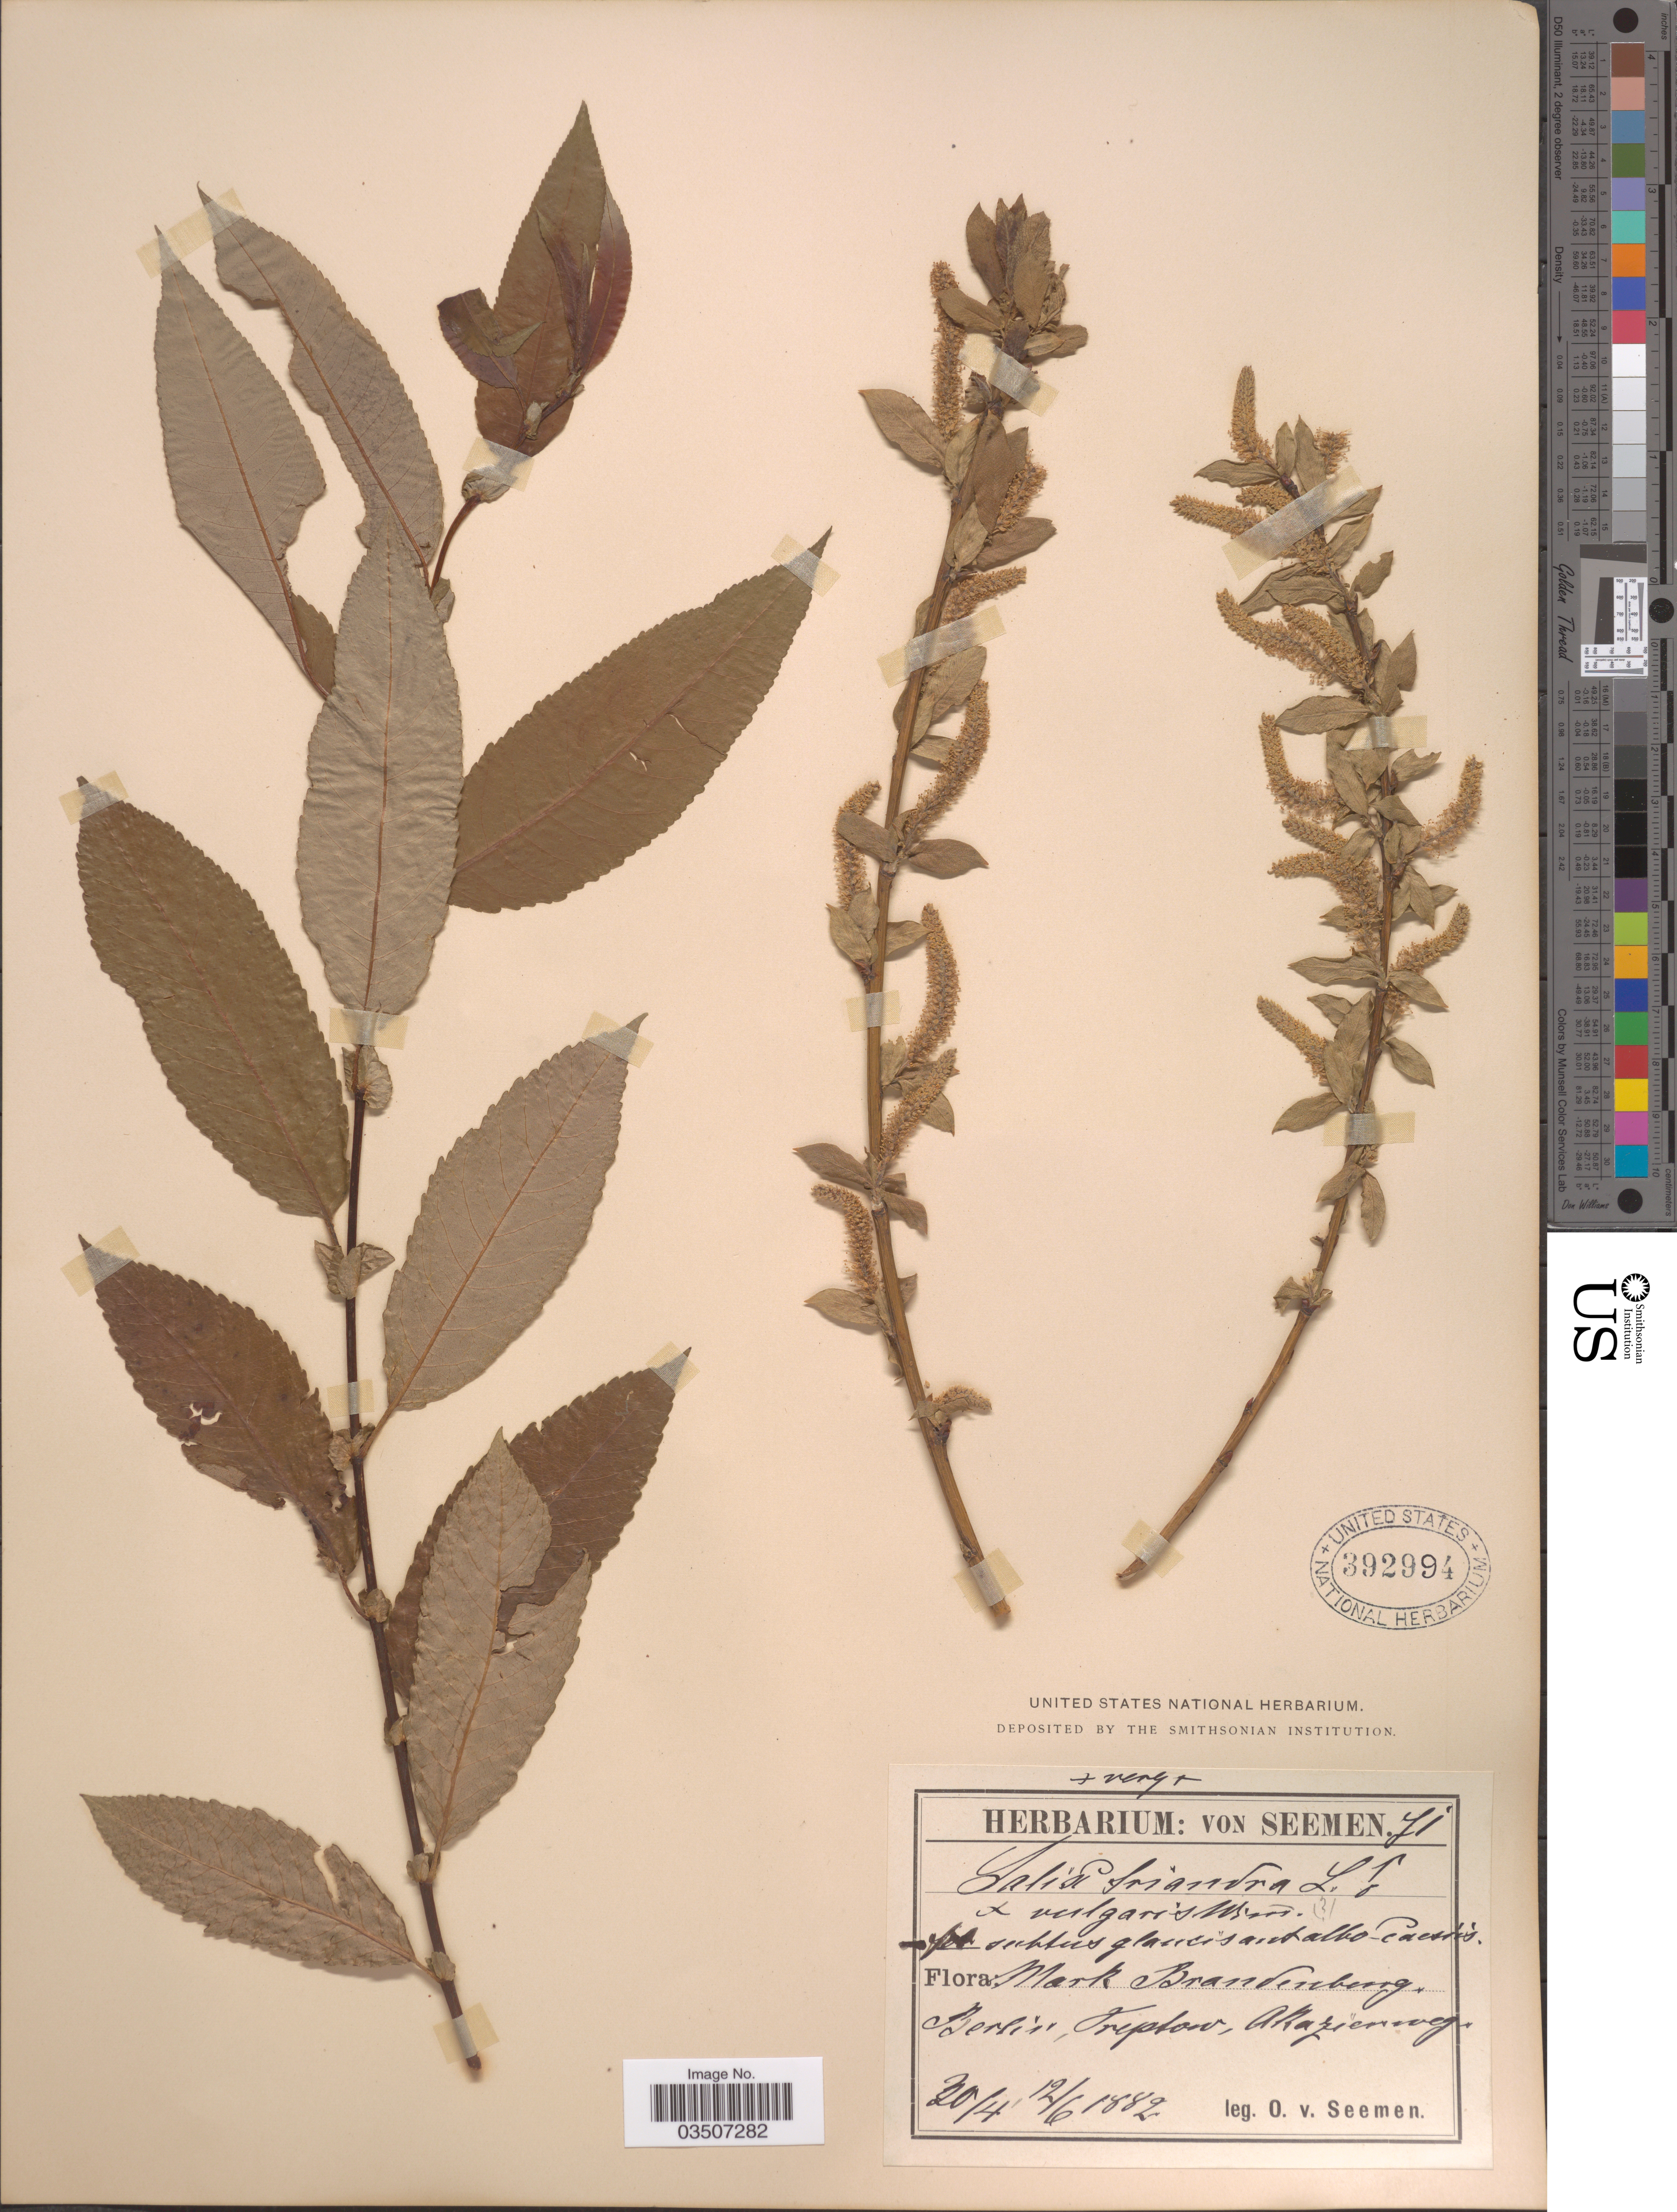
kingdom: Plantae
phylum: Tracheophyta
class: Magnoliopsida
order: Malpighiales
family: Salicaceae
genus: Salix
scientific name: Salix triandra var. vulgaris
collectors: K. O. von Seemen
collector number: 71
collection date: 1882-04-20/1882-06-12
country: Germany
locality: Mark Brandenburg. Berlin, Treptow, Akazienweg.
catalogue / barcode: US 392994